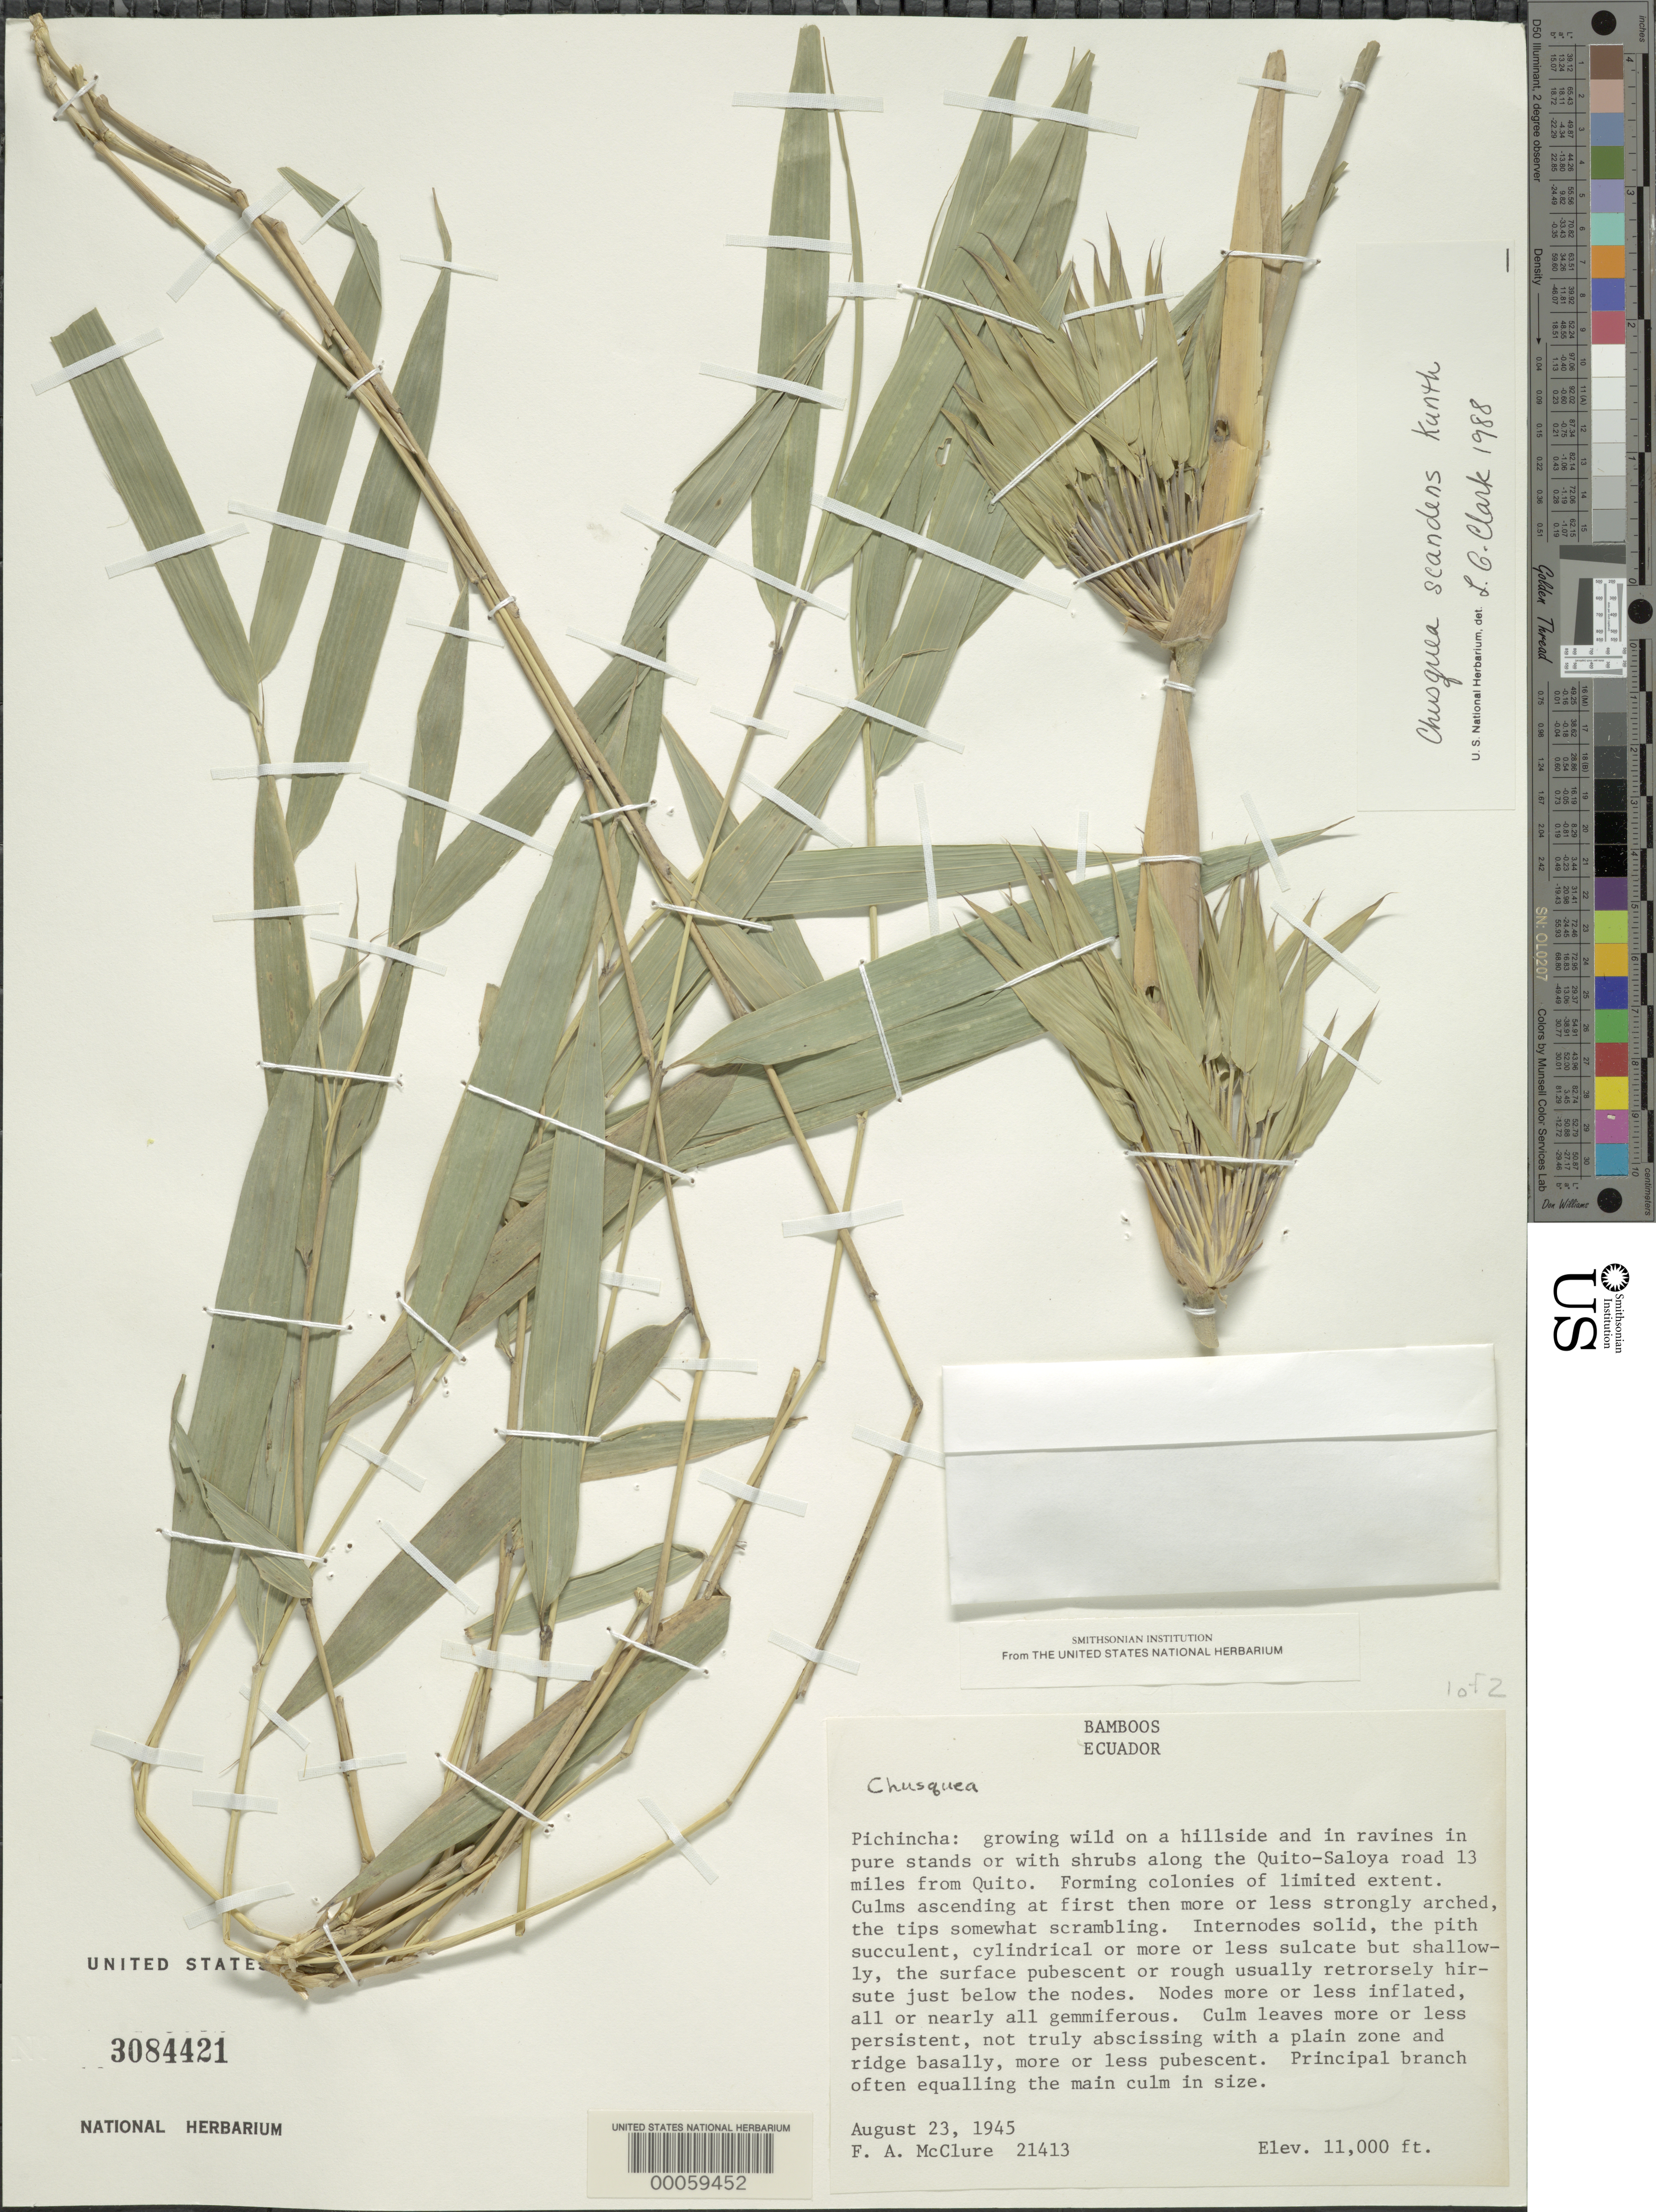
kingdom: Plantae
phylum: Tracheophyta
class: Liliopsida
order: Poales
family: Poaceae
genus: Chusquea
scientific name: Chusquea scandens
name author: Kunth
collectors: F. A. McClure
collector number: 21413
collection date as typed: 23 Aug 1945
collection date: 1945-08-23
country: Ecuador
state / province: Pichincha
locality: Along quito-saloya road 13 mi from quito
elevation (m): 3353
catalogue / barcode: US 3084421